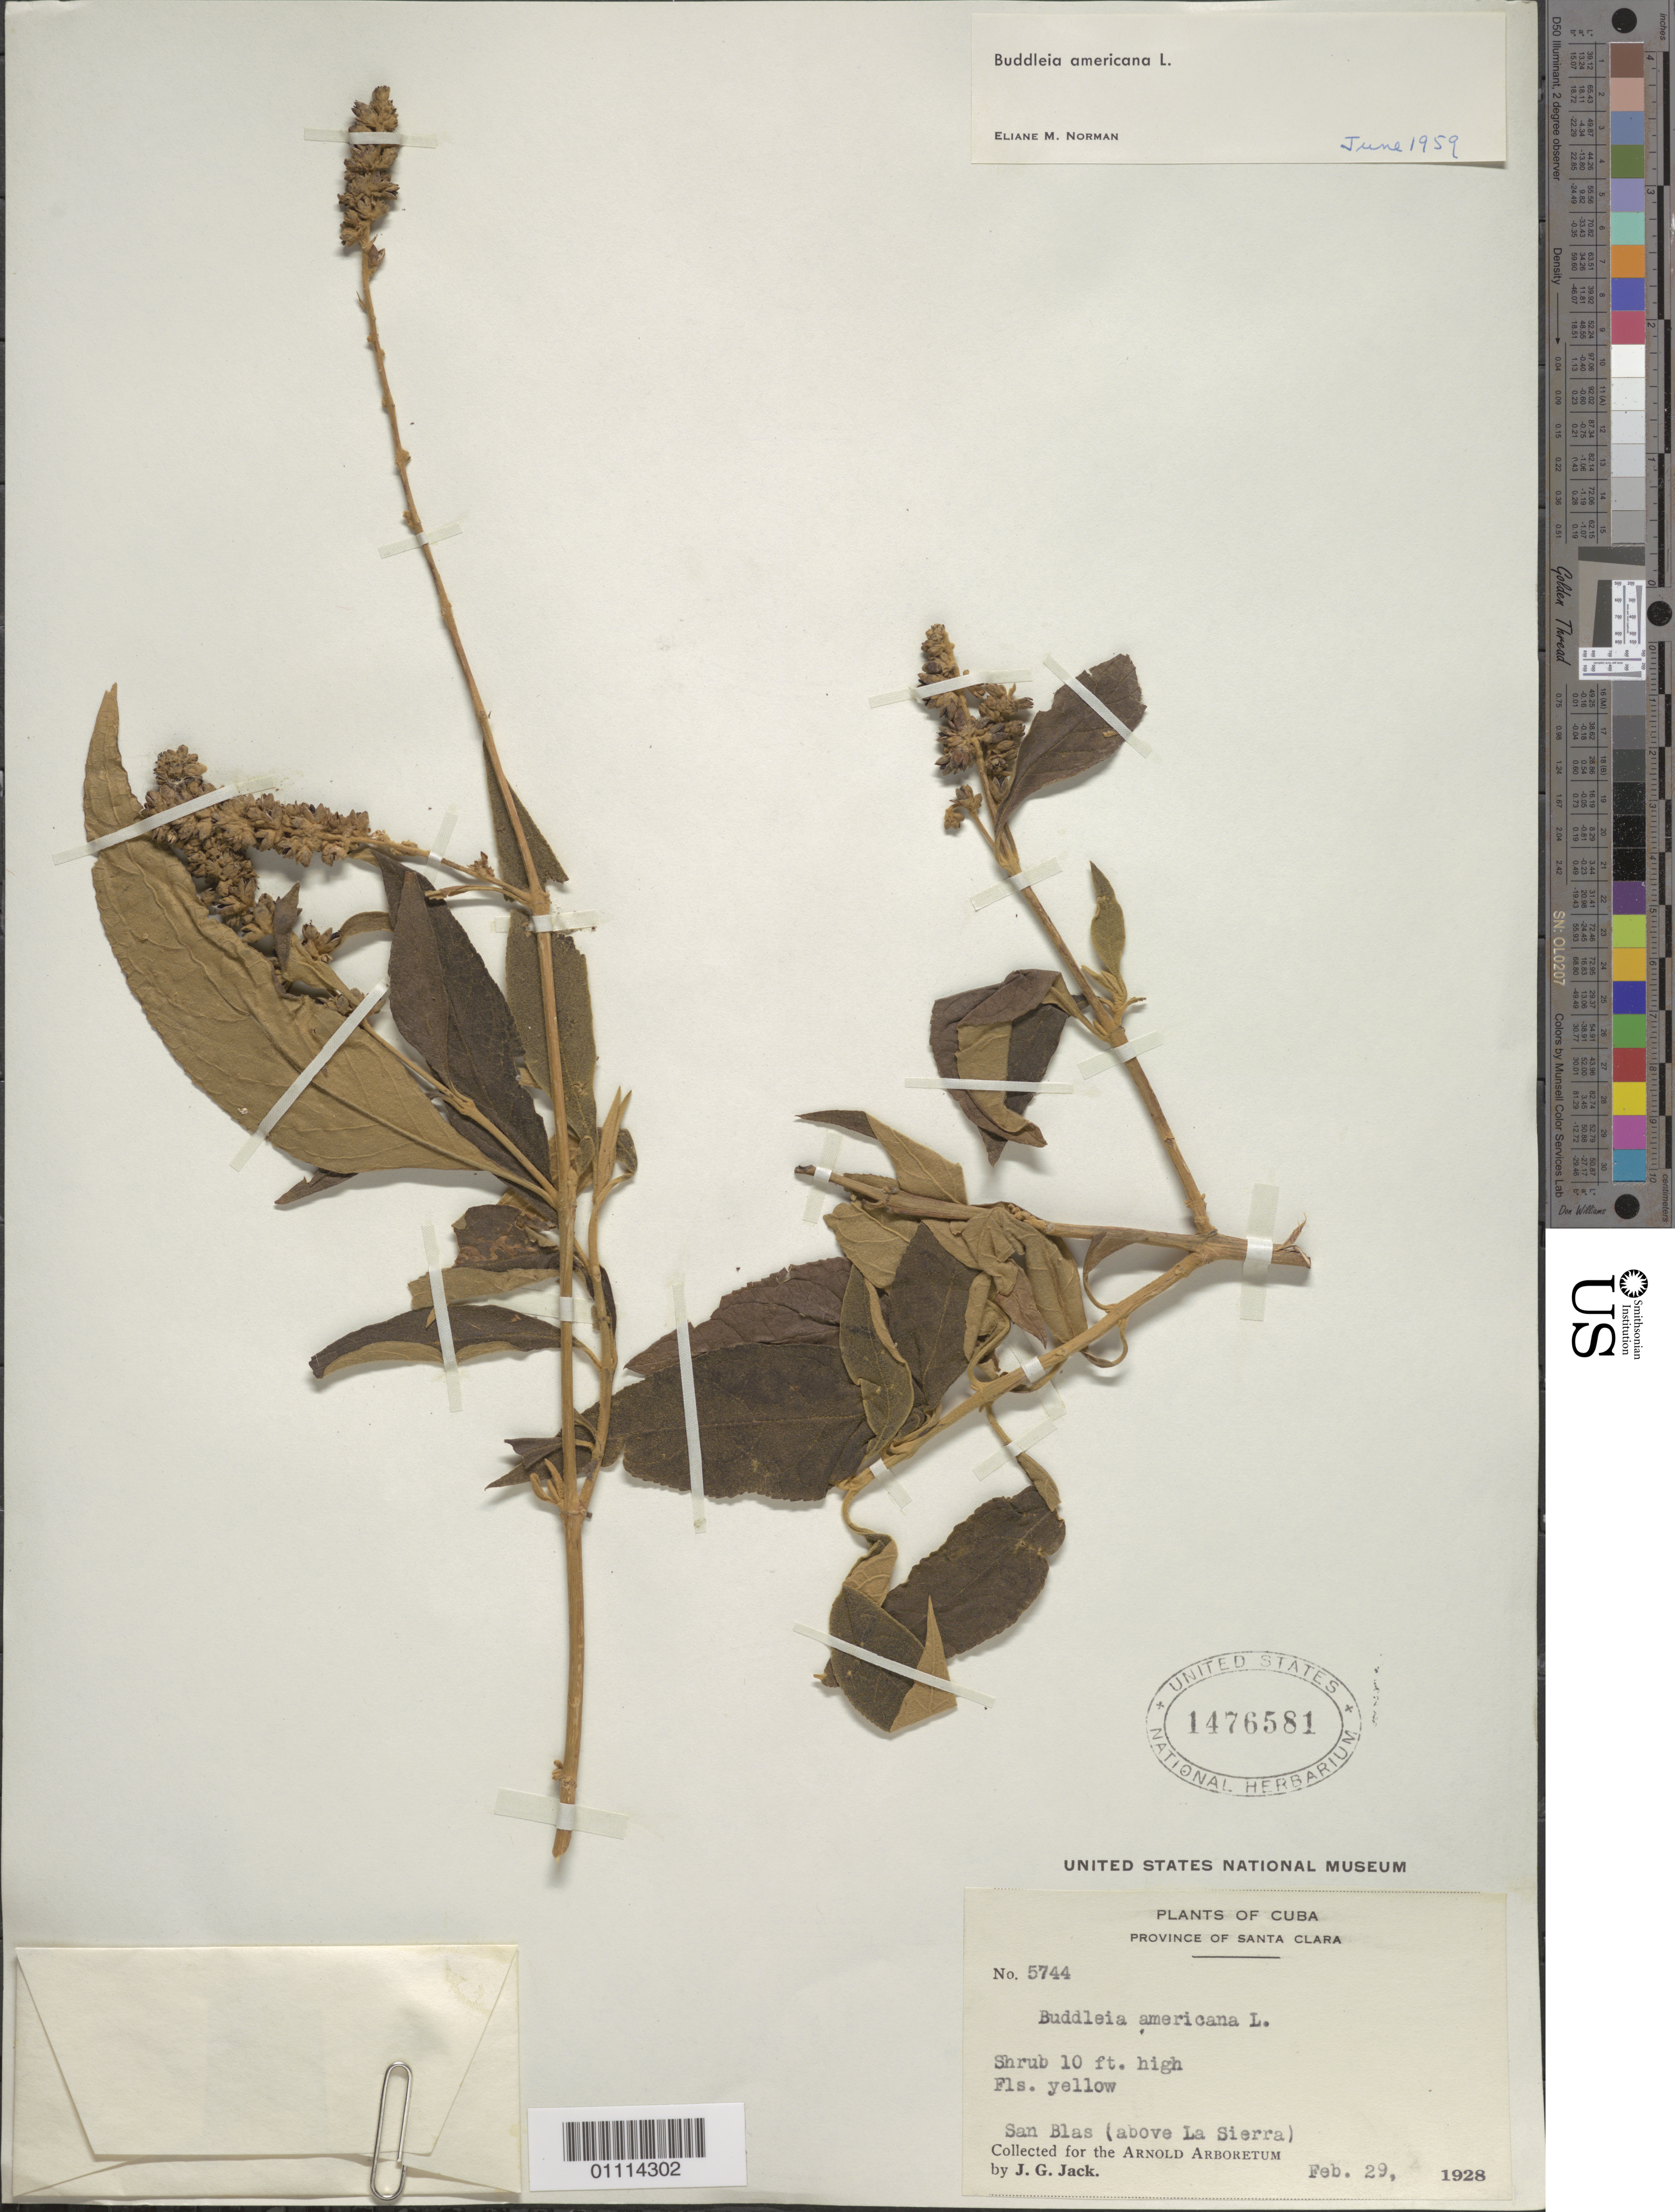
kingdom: Plantae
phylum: Tracheophyta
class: Magnoliopsida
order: Lamiales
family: Scrophulariaceae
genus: Buddleja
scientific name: Buddleja americana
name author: L.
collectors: J. G. Jack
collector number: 5744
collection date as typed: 29 Feb 1928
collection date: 1928-02-29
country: Cuba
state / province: Matanzas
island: Cuba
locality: San Blas (above La Sierra)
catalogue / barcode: US 1476581